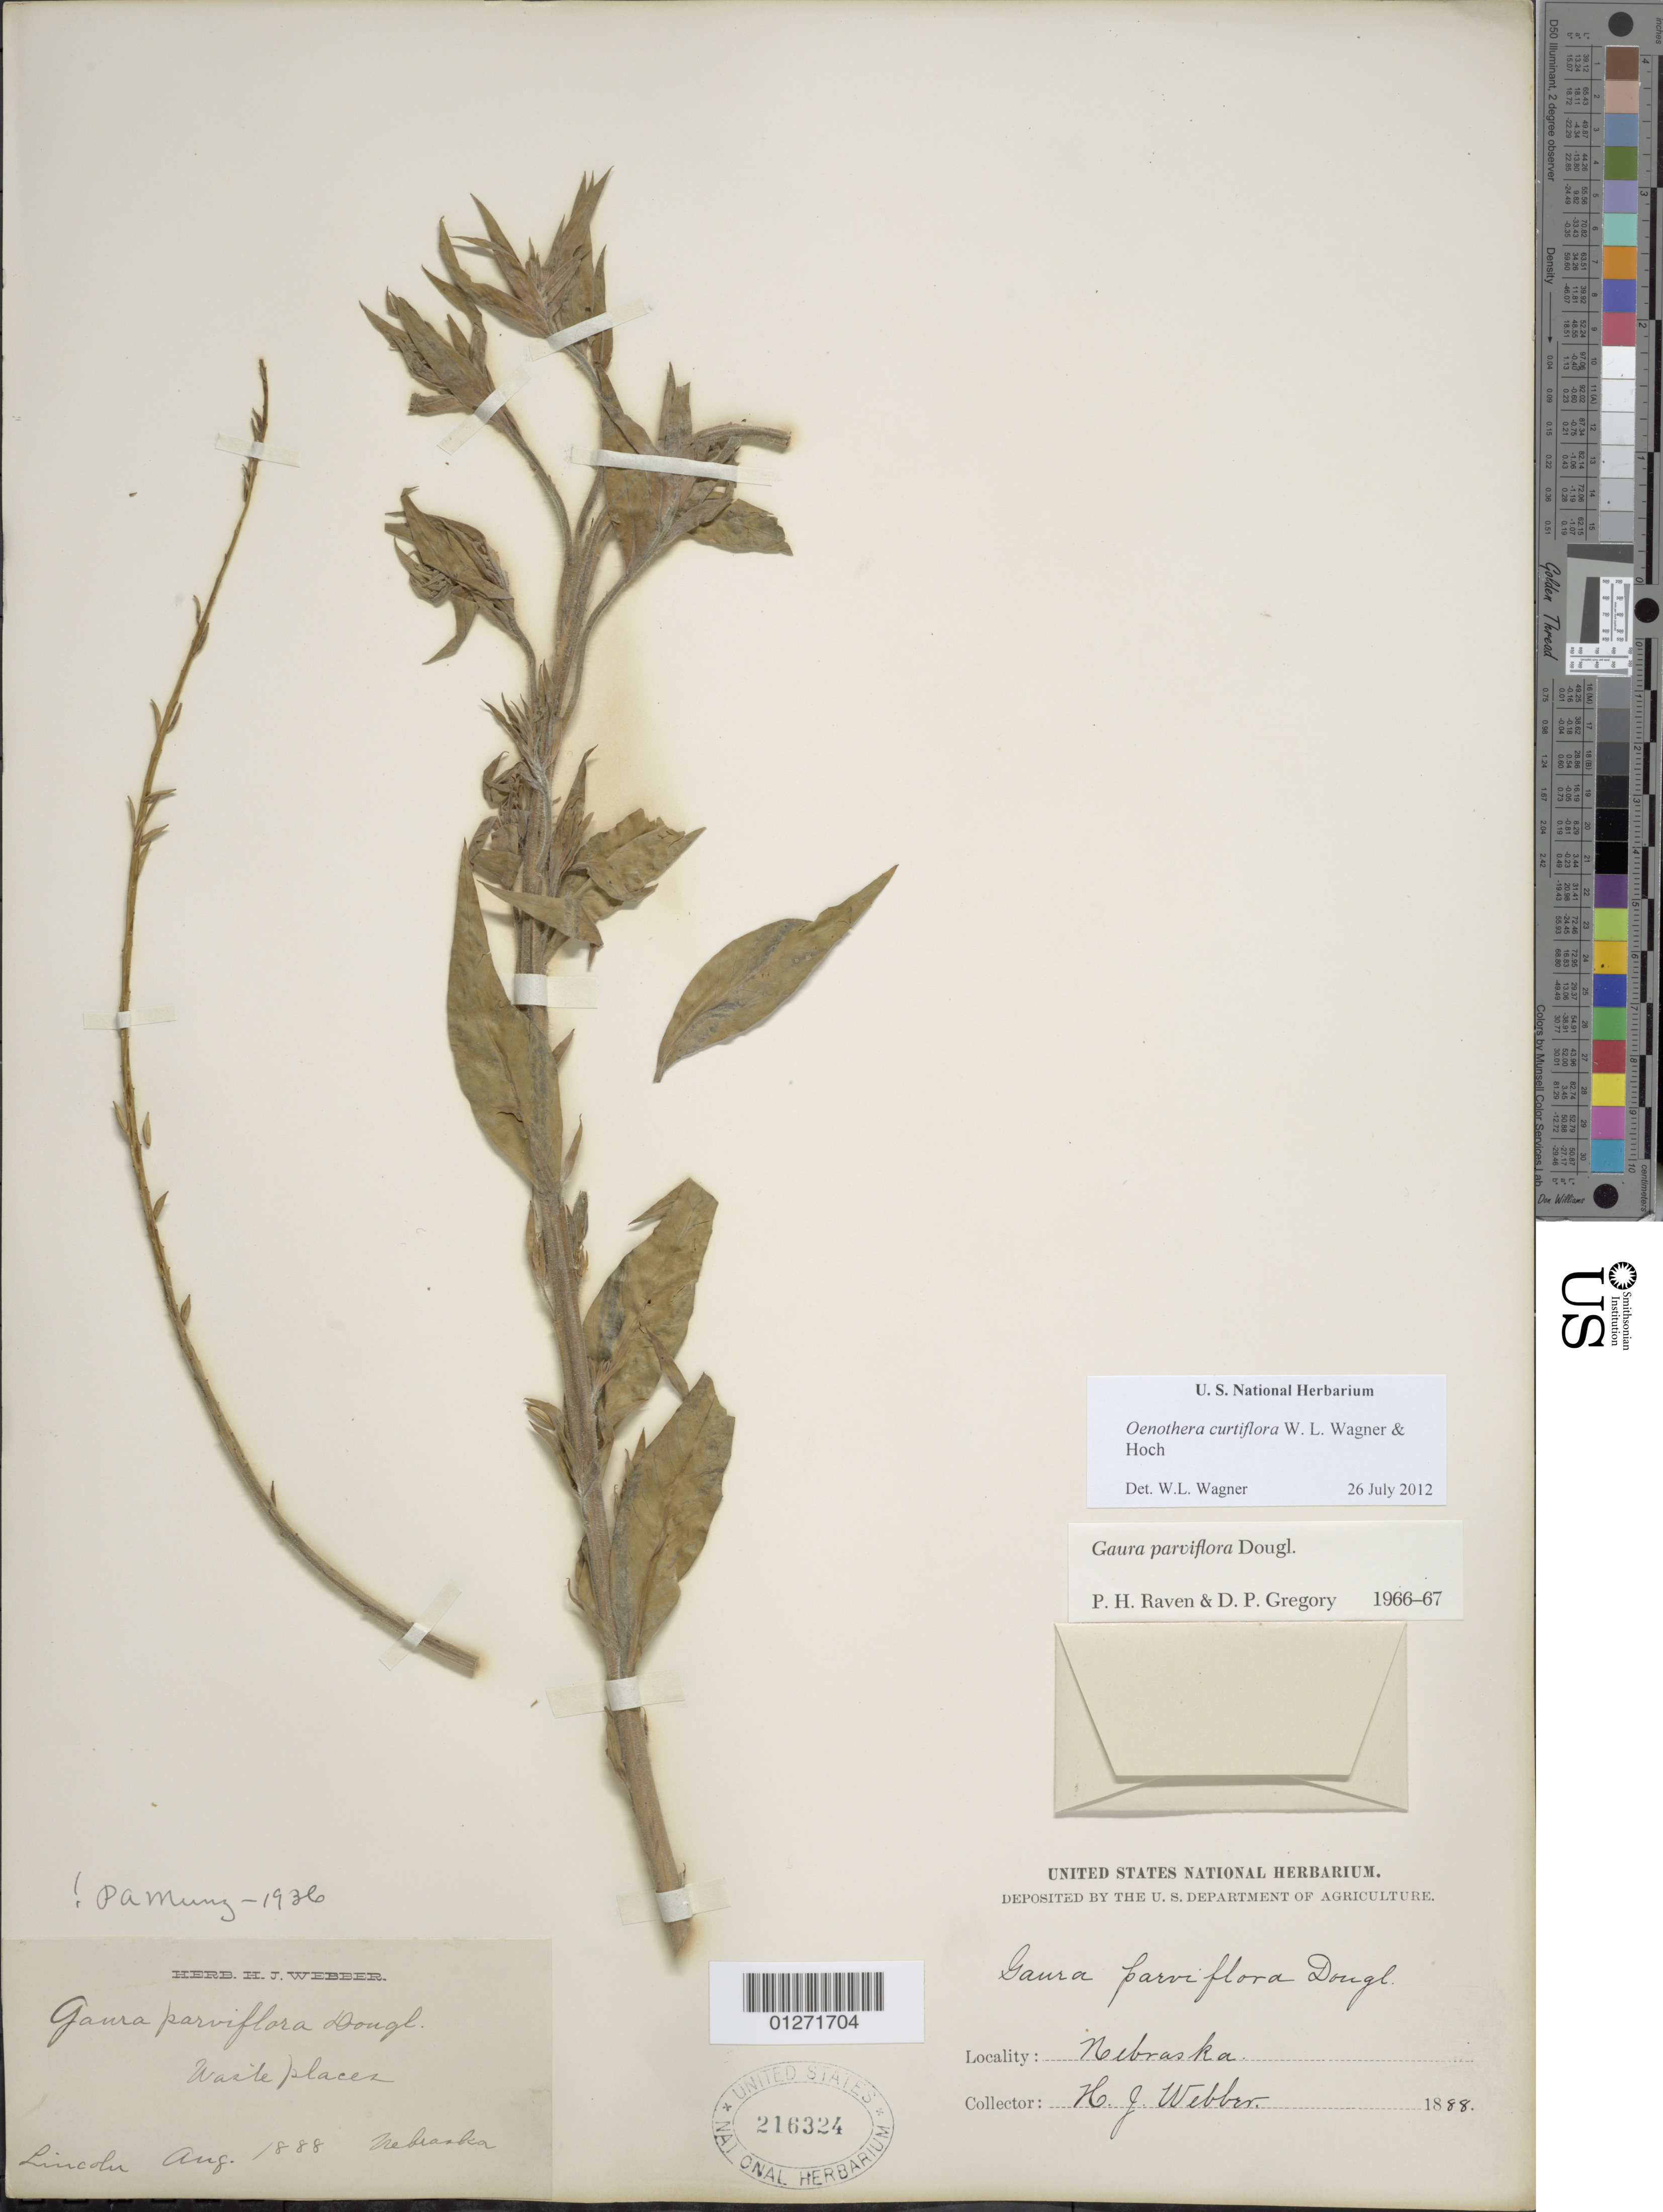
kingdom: Plantae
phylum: Tracheophyta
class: Magnoliopsida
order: Myrtales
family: Onagraceae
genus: Oenothera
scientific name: Oenothera curtiflora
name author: W.L. Wagner & Hoch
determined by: Wagner, W. L., (BOT), Smithsonian Institution - National Museum of Natural History (UNITED STATES)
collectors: H. Webber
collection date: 1888-08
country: United States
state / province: Nebraska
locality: Lincoln.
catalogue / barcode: US 216324